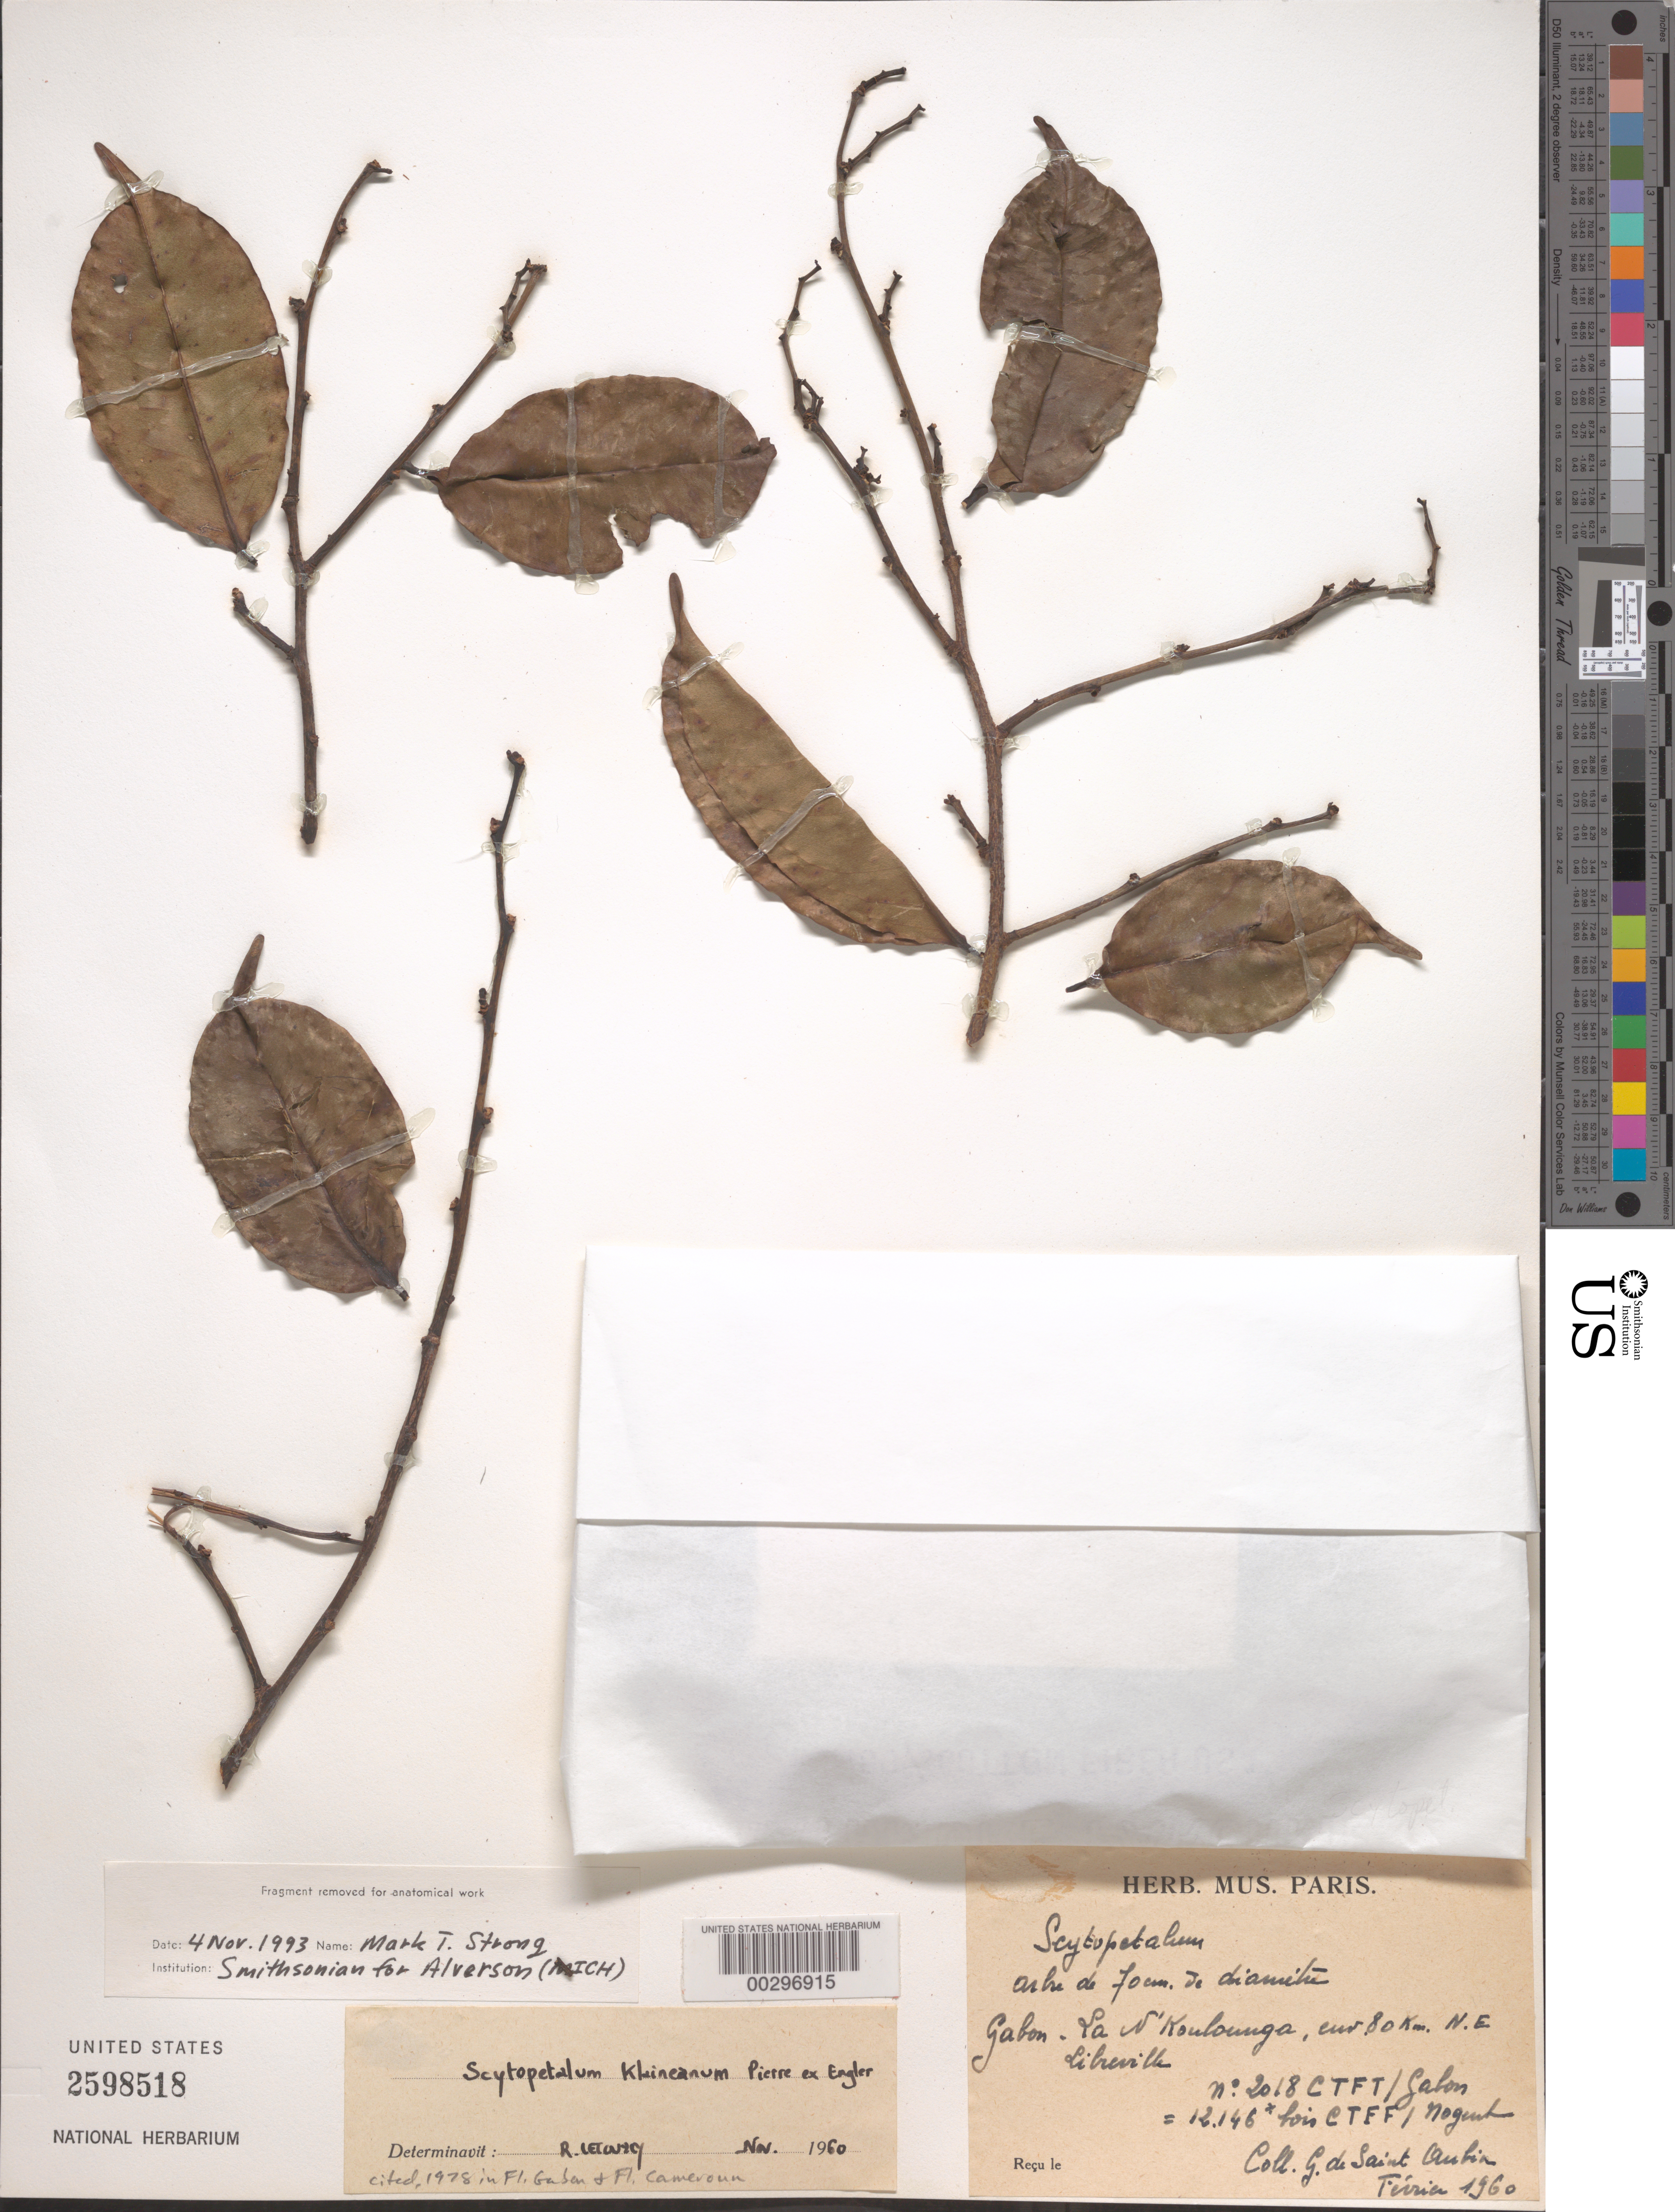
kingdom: Plantae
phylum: Tracheophyta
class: Magnoliopsida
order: Ericales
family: Lecythidaceae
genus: Scytopetalum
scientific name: Scytopetalum klaineanum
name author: Pierre ex Engl.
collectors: G. De Saint Aubin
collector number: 2018ctft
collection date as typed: Feb 1960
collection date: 1960-02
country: Gabon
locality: La n'koublounga, NE of Libreville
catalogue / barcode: US 2598518